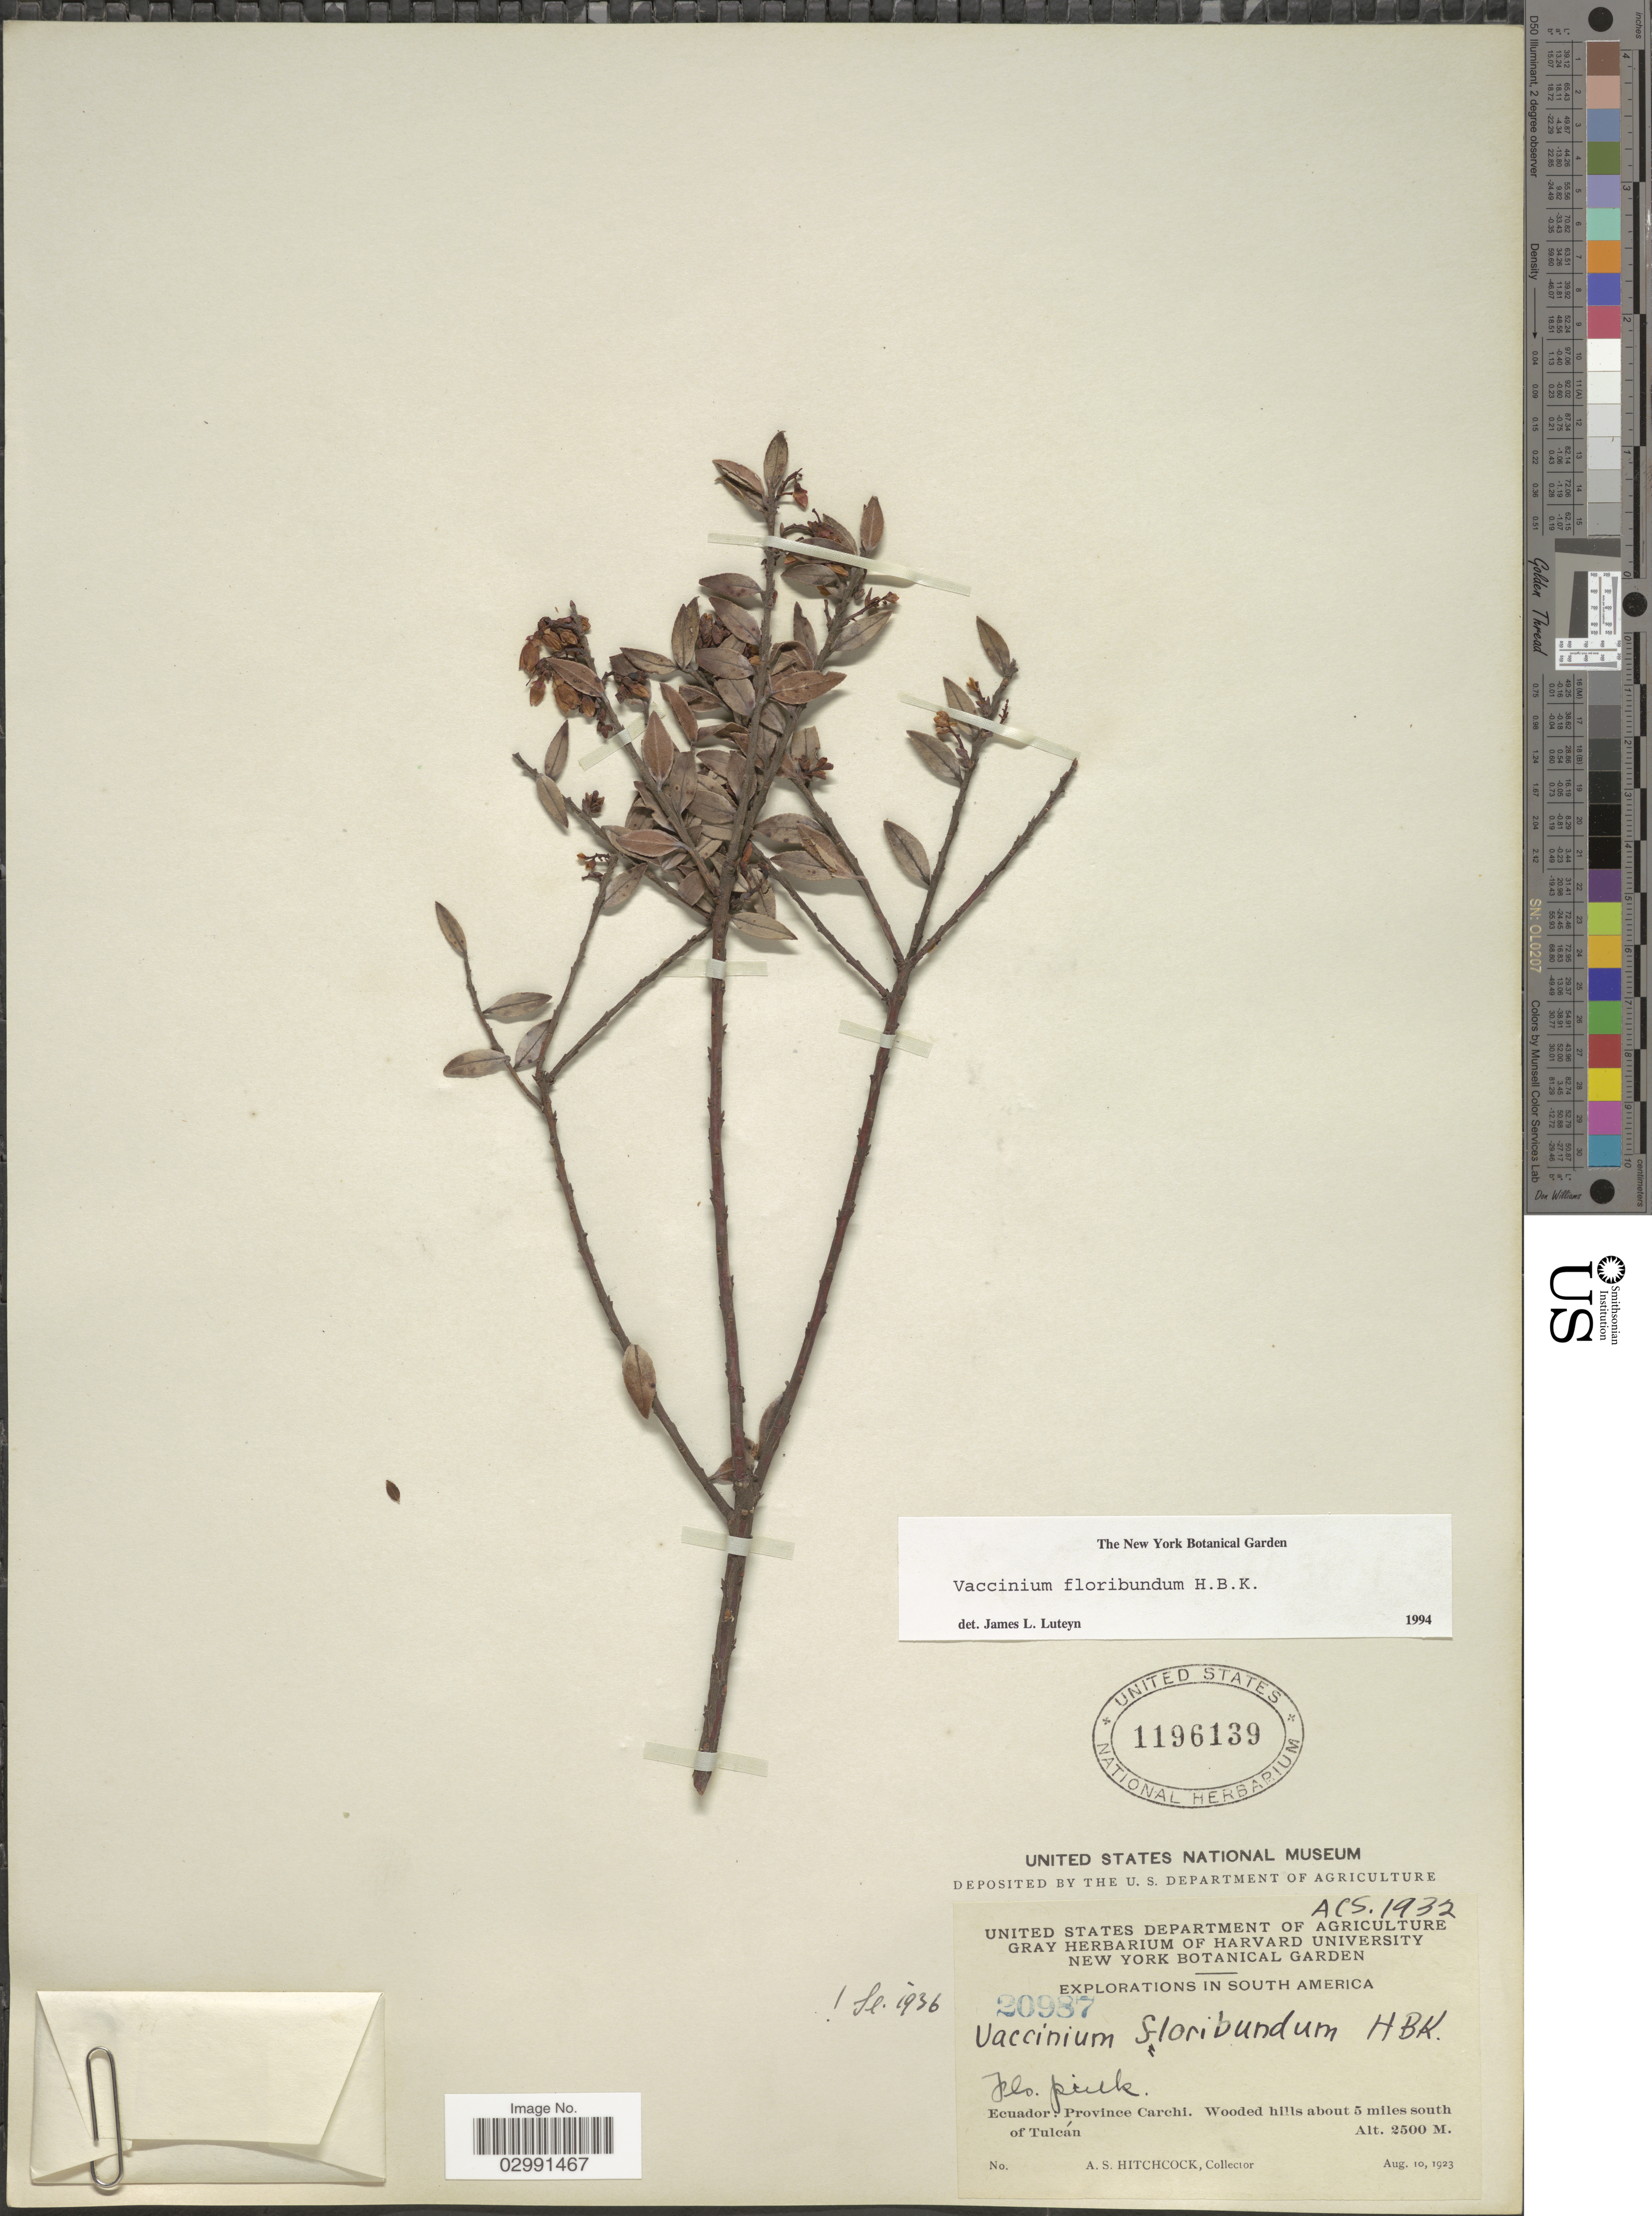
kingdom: Plantae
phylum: Tracheophyta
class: Magnoliopsida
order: Ericales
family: Ericaceae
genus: Vaccinium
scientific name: Vaccinium floribundum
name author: Kunth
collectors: A. S. Hitchcock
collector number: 20987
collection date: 1923-08-10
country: Ecuador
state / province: Carchi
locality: Wooded hills about 5 miles south of Tulcán.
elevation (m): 2500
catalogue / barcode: US 1196139